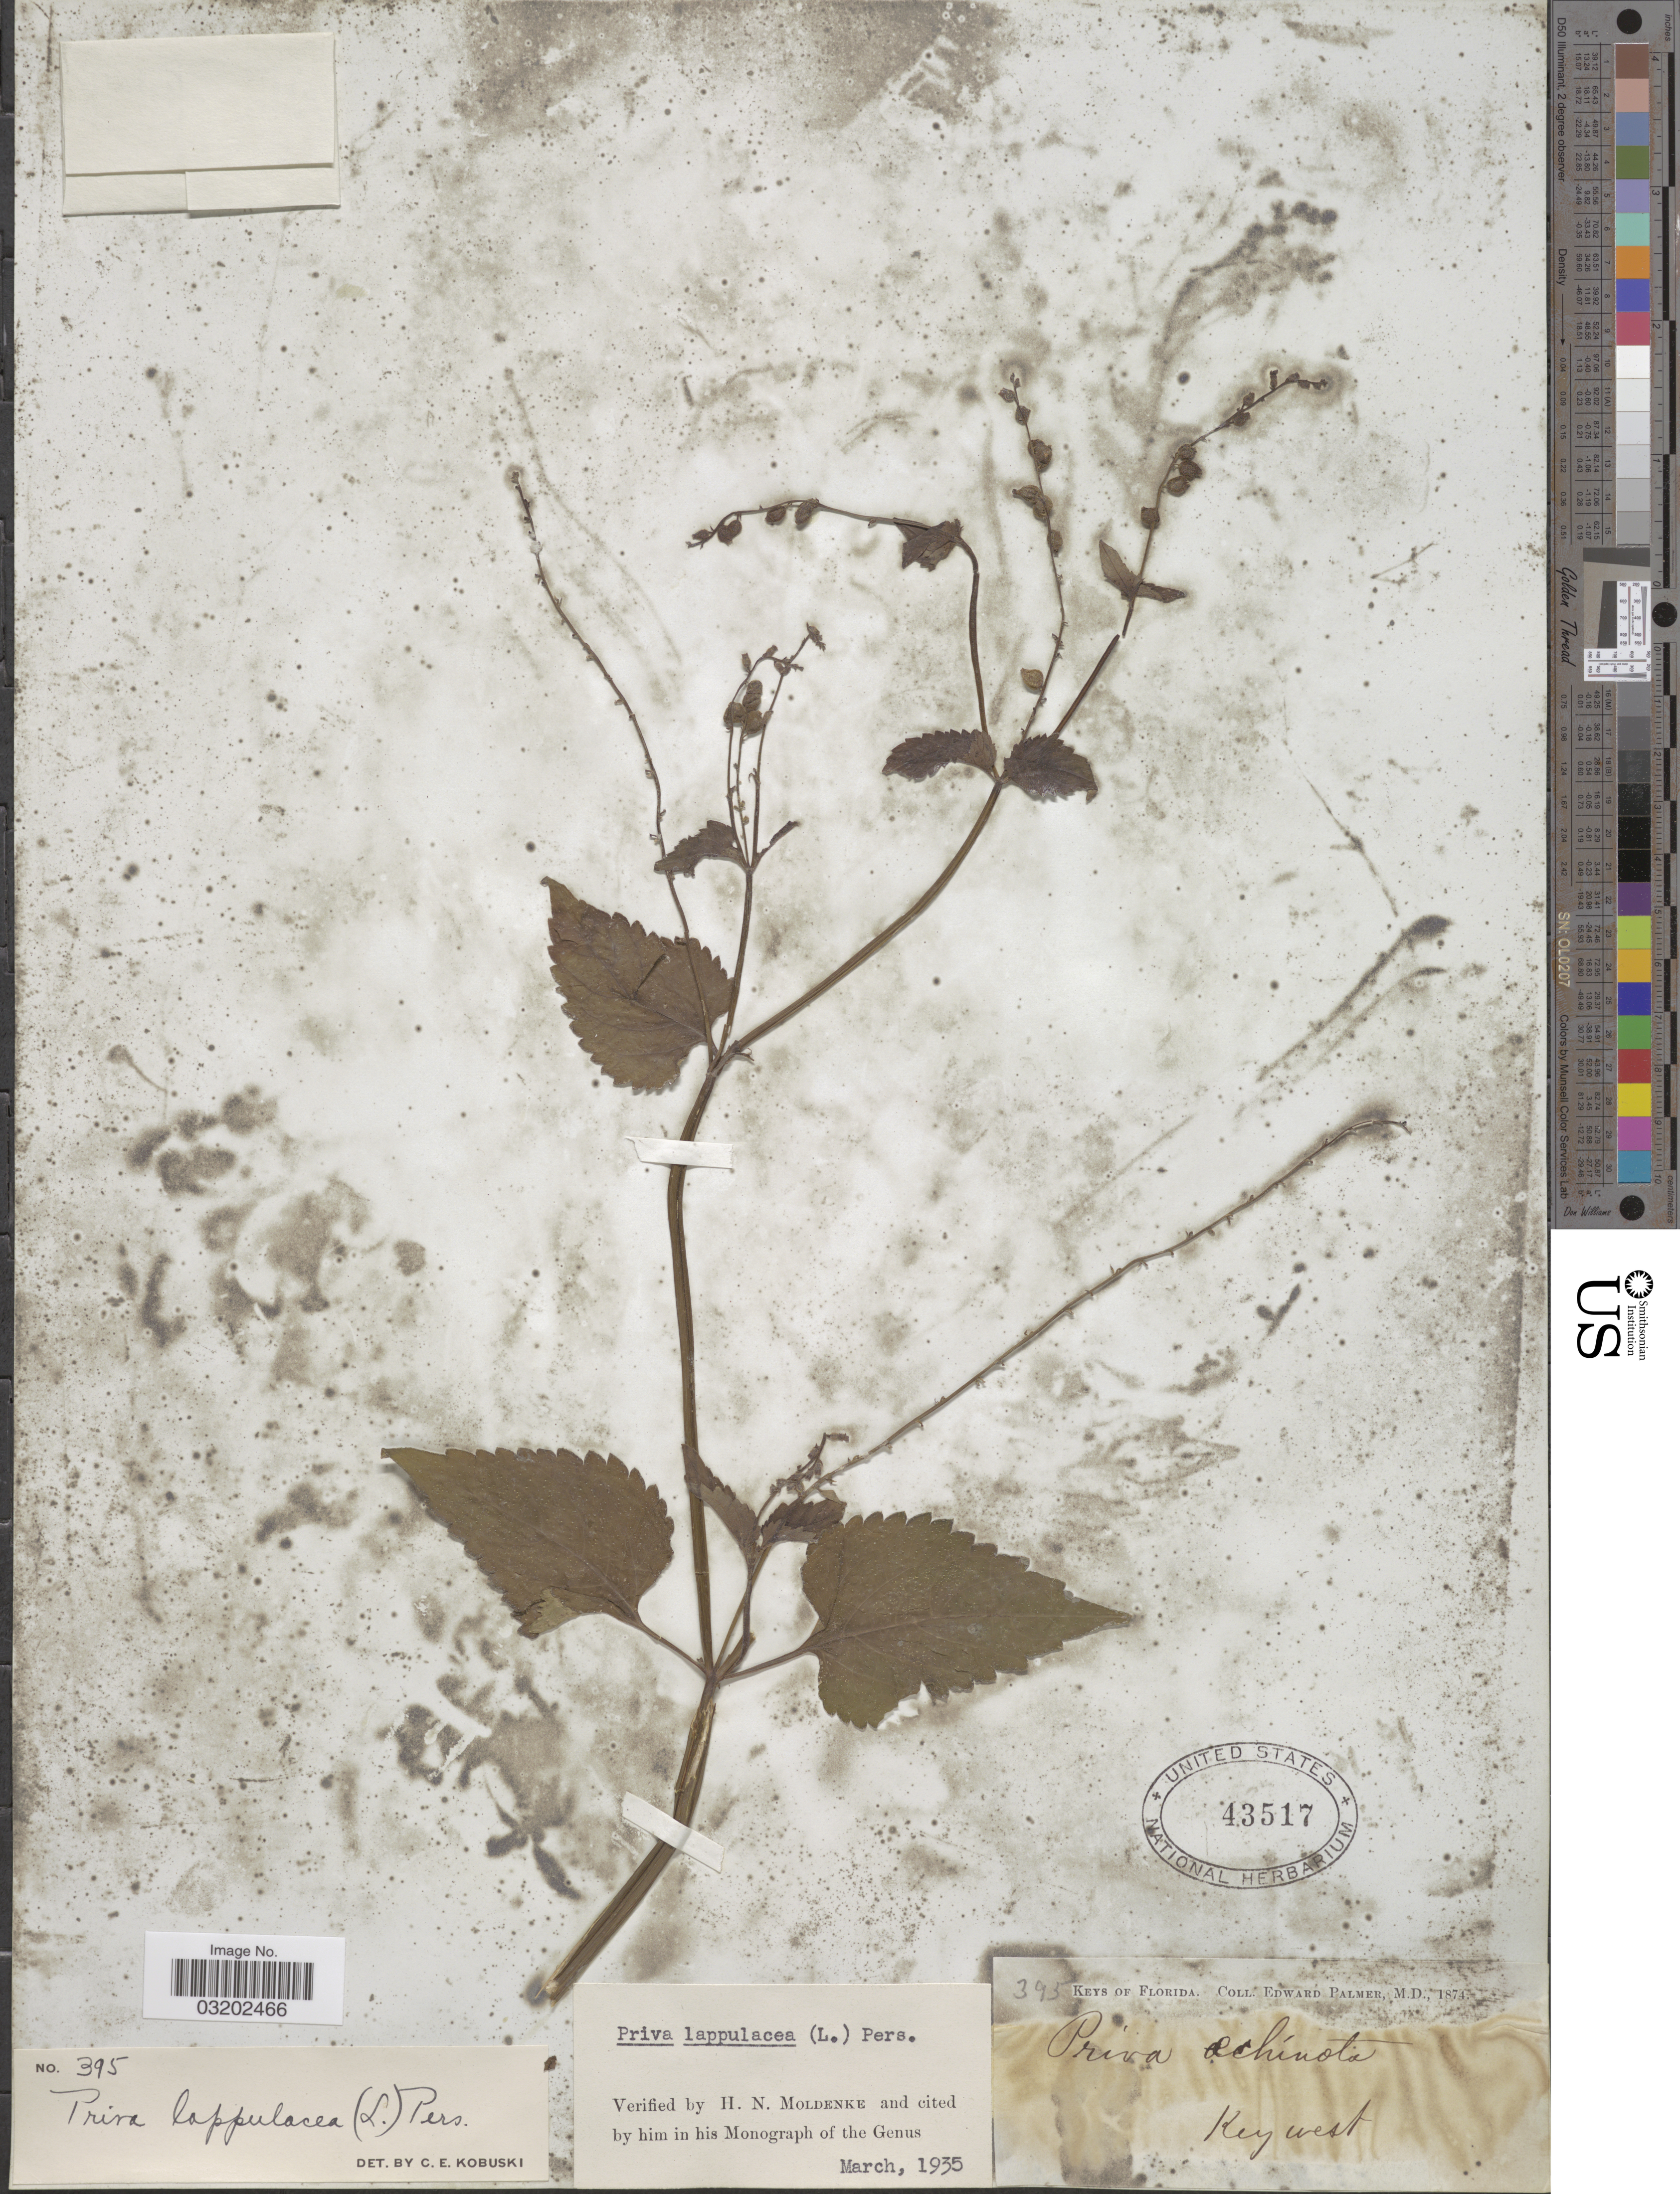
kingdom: Plantae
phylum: Tracheophyta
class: Magnoliopsida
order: Lamiales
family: Verbenaceae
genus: Priva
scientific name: Priva lappulacea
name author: (L.) Pers.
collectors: E. Palmer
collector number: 393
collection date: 1874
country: United States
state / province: Florida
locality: Keys of Florida, Key West.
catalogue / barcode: US 43517